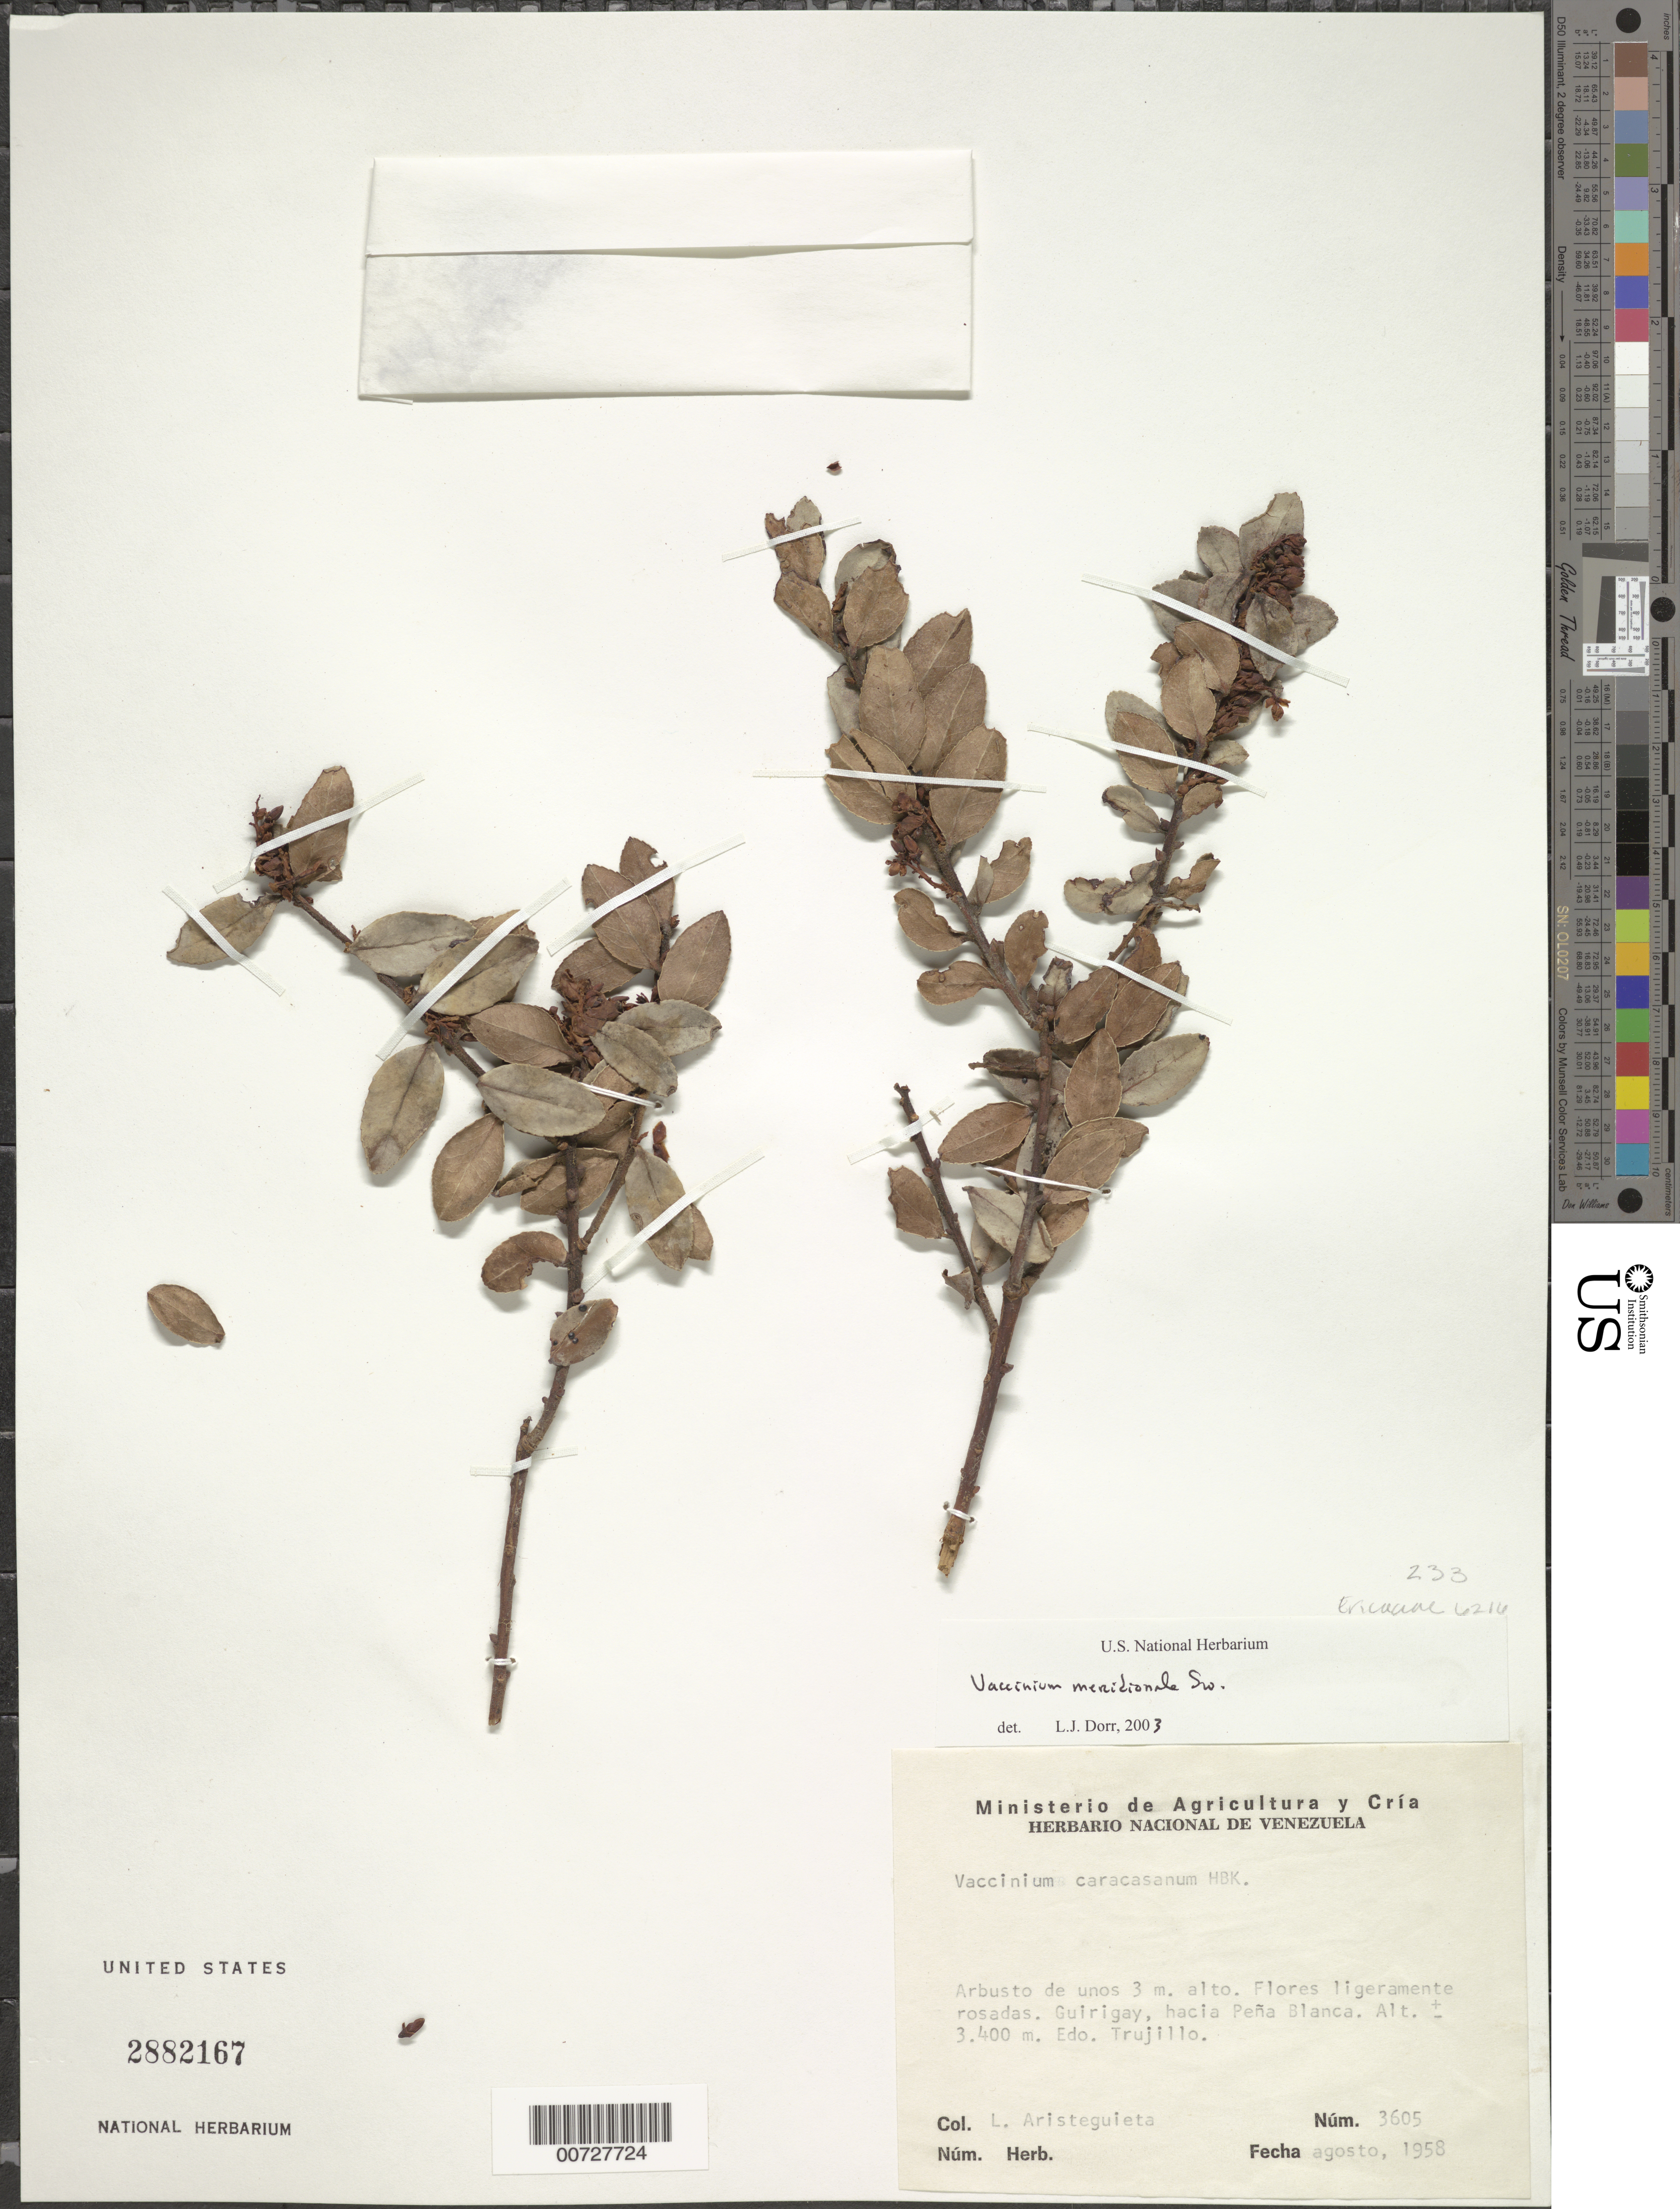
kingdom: Plantae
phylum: Tracheophyta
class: Magnoliopsida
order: Ericales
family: Ericaceae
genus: Vaccinium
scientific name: Vaccinium meridionale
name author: Sw.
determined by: Dorr, L. J., (BOT), Smithsonian Institution - National Museum of Natural History (UNITED STATES)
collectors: L. Aristeguieta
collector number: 3605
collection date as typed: Aug 1958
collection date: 1958-08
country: Venezuela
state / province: Trujillo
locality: Guirigay, hacia Peña Blanca.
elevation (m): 3400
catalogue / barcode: US 2882167